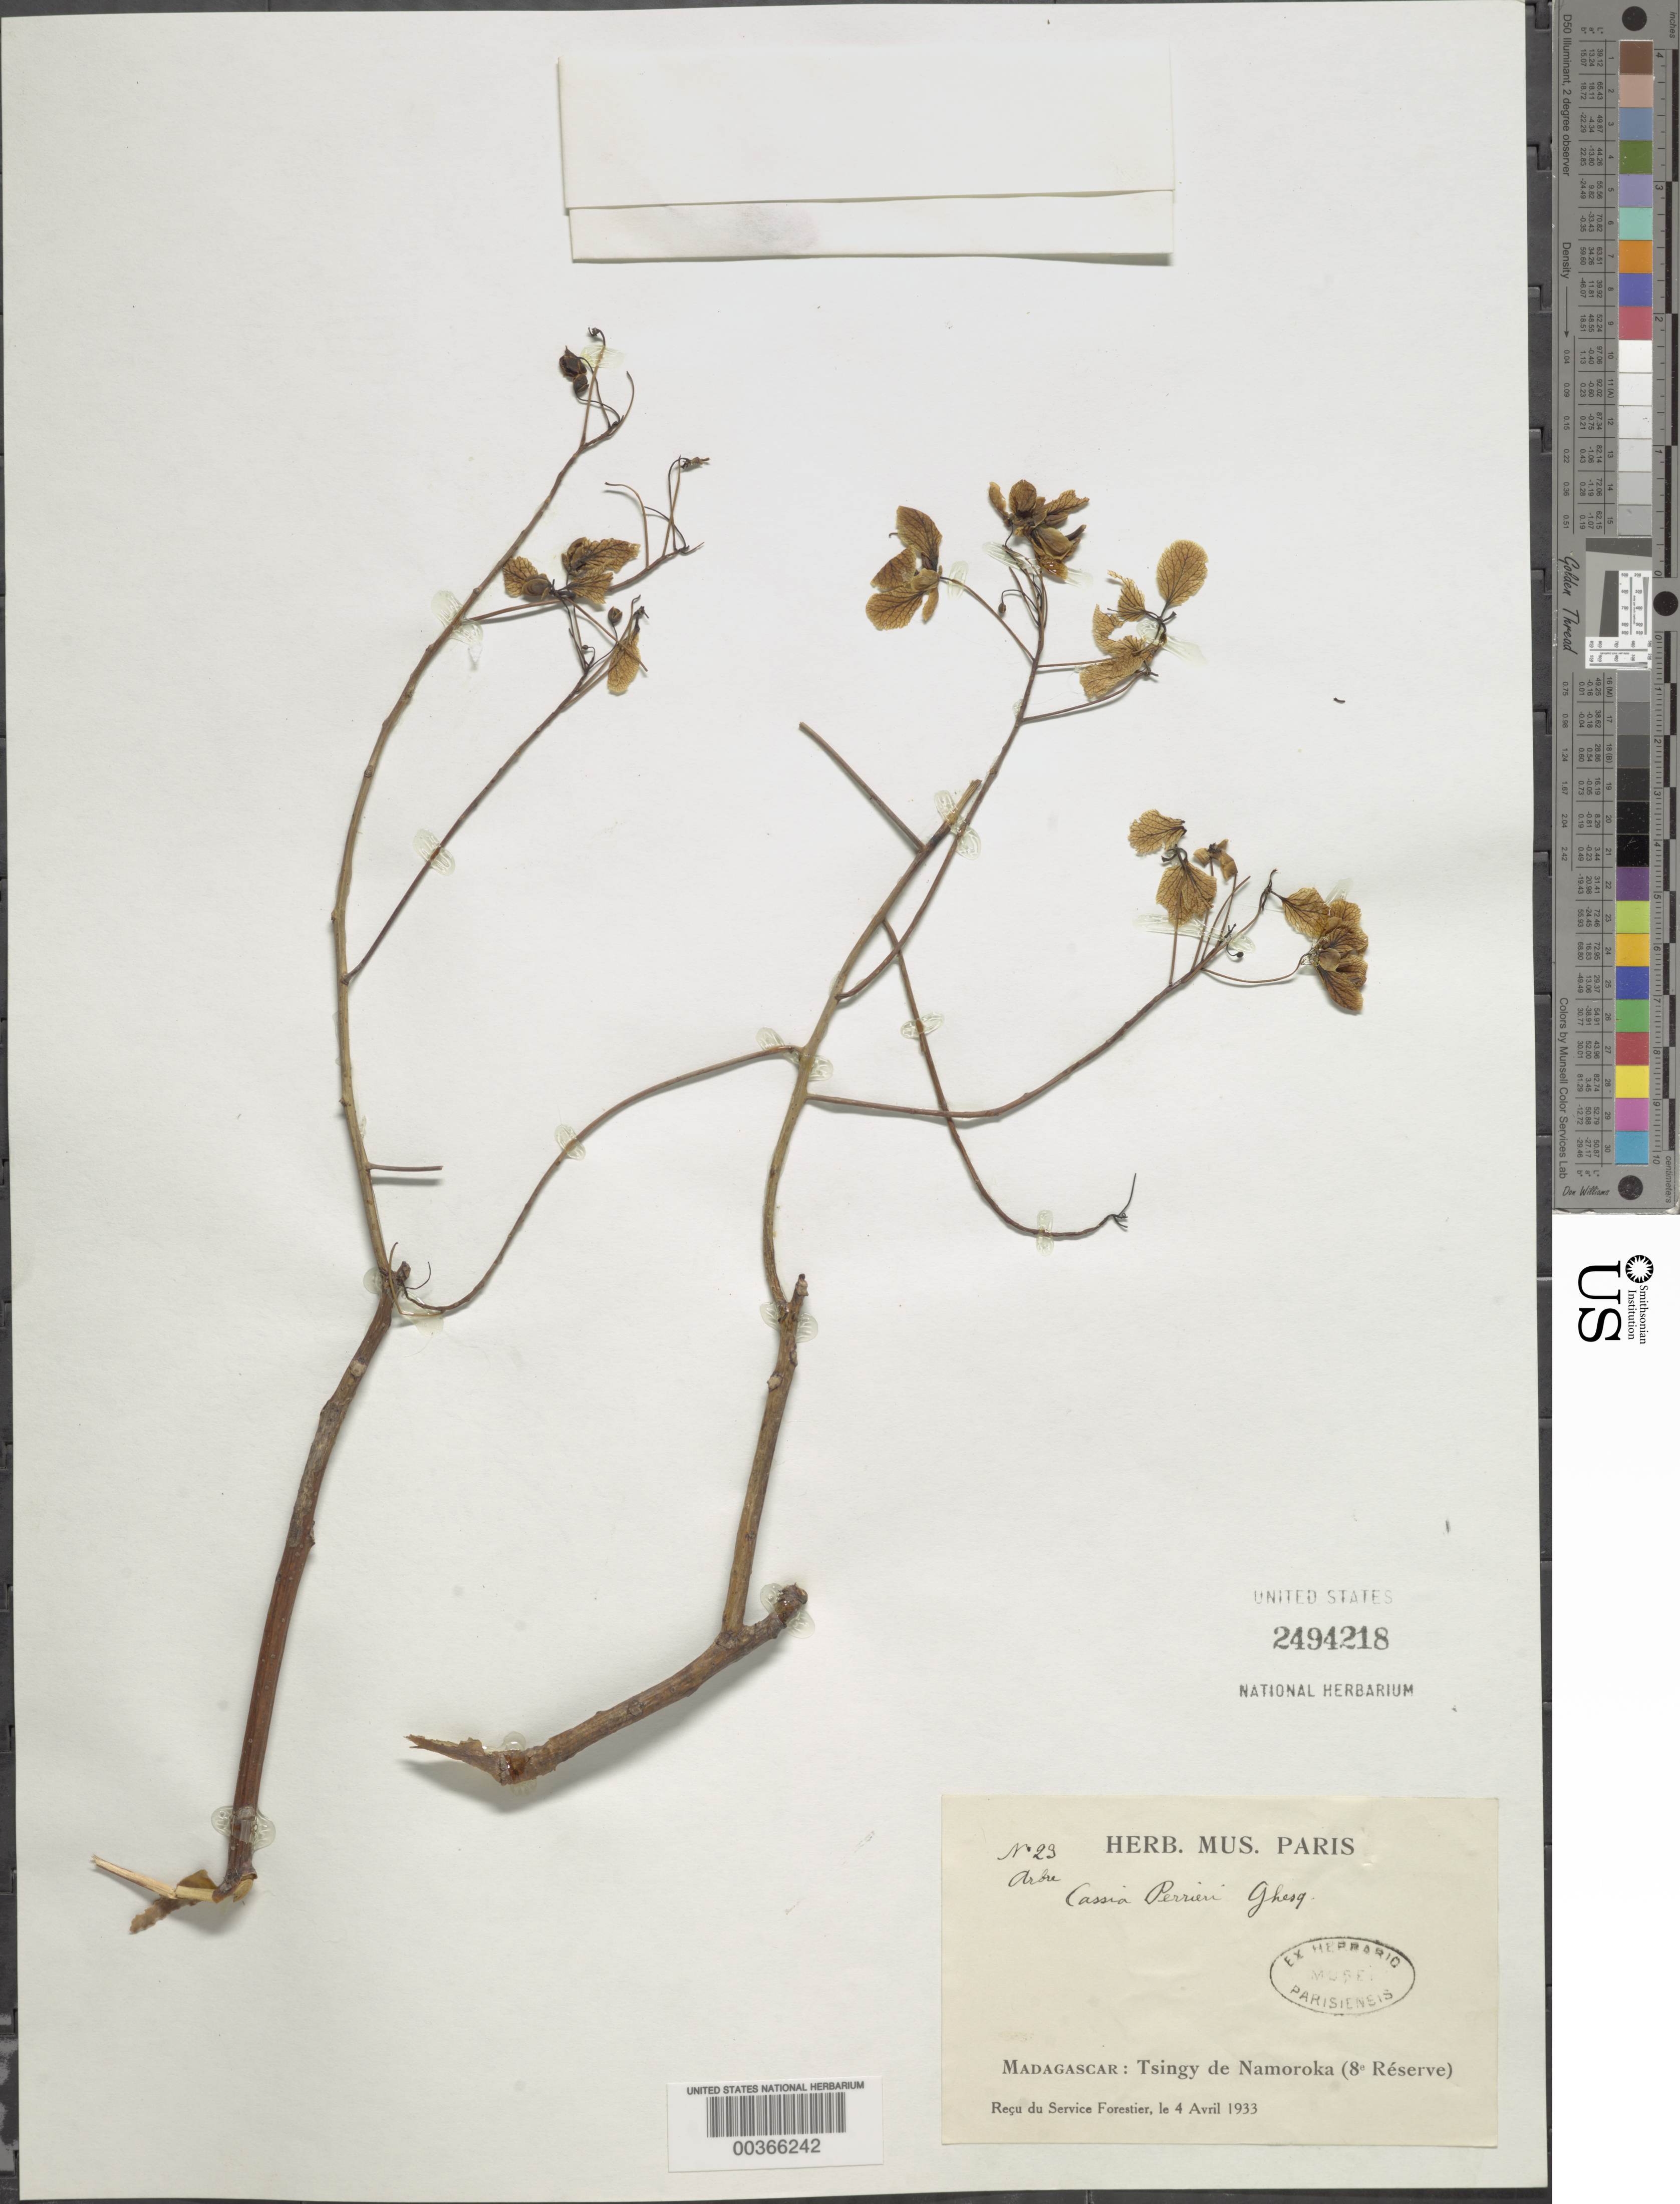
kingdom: Plantae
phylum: Tracheophyta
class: Magnoliopsida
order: Fabales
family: Fabaceae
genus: Senna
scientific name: Senna perrieri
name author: (R. Vig.) Du Puy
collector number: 23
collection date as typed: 04 Apr 1933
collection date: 1933-04-04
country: Madagascar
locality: Tsingy de namoroka (8e reserve)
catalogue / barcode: US 2494218